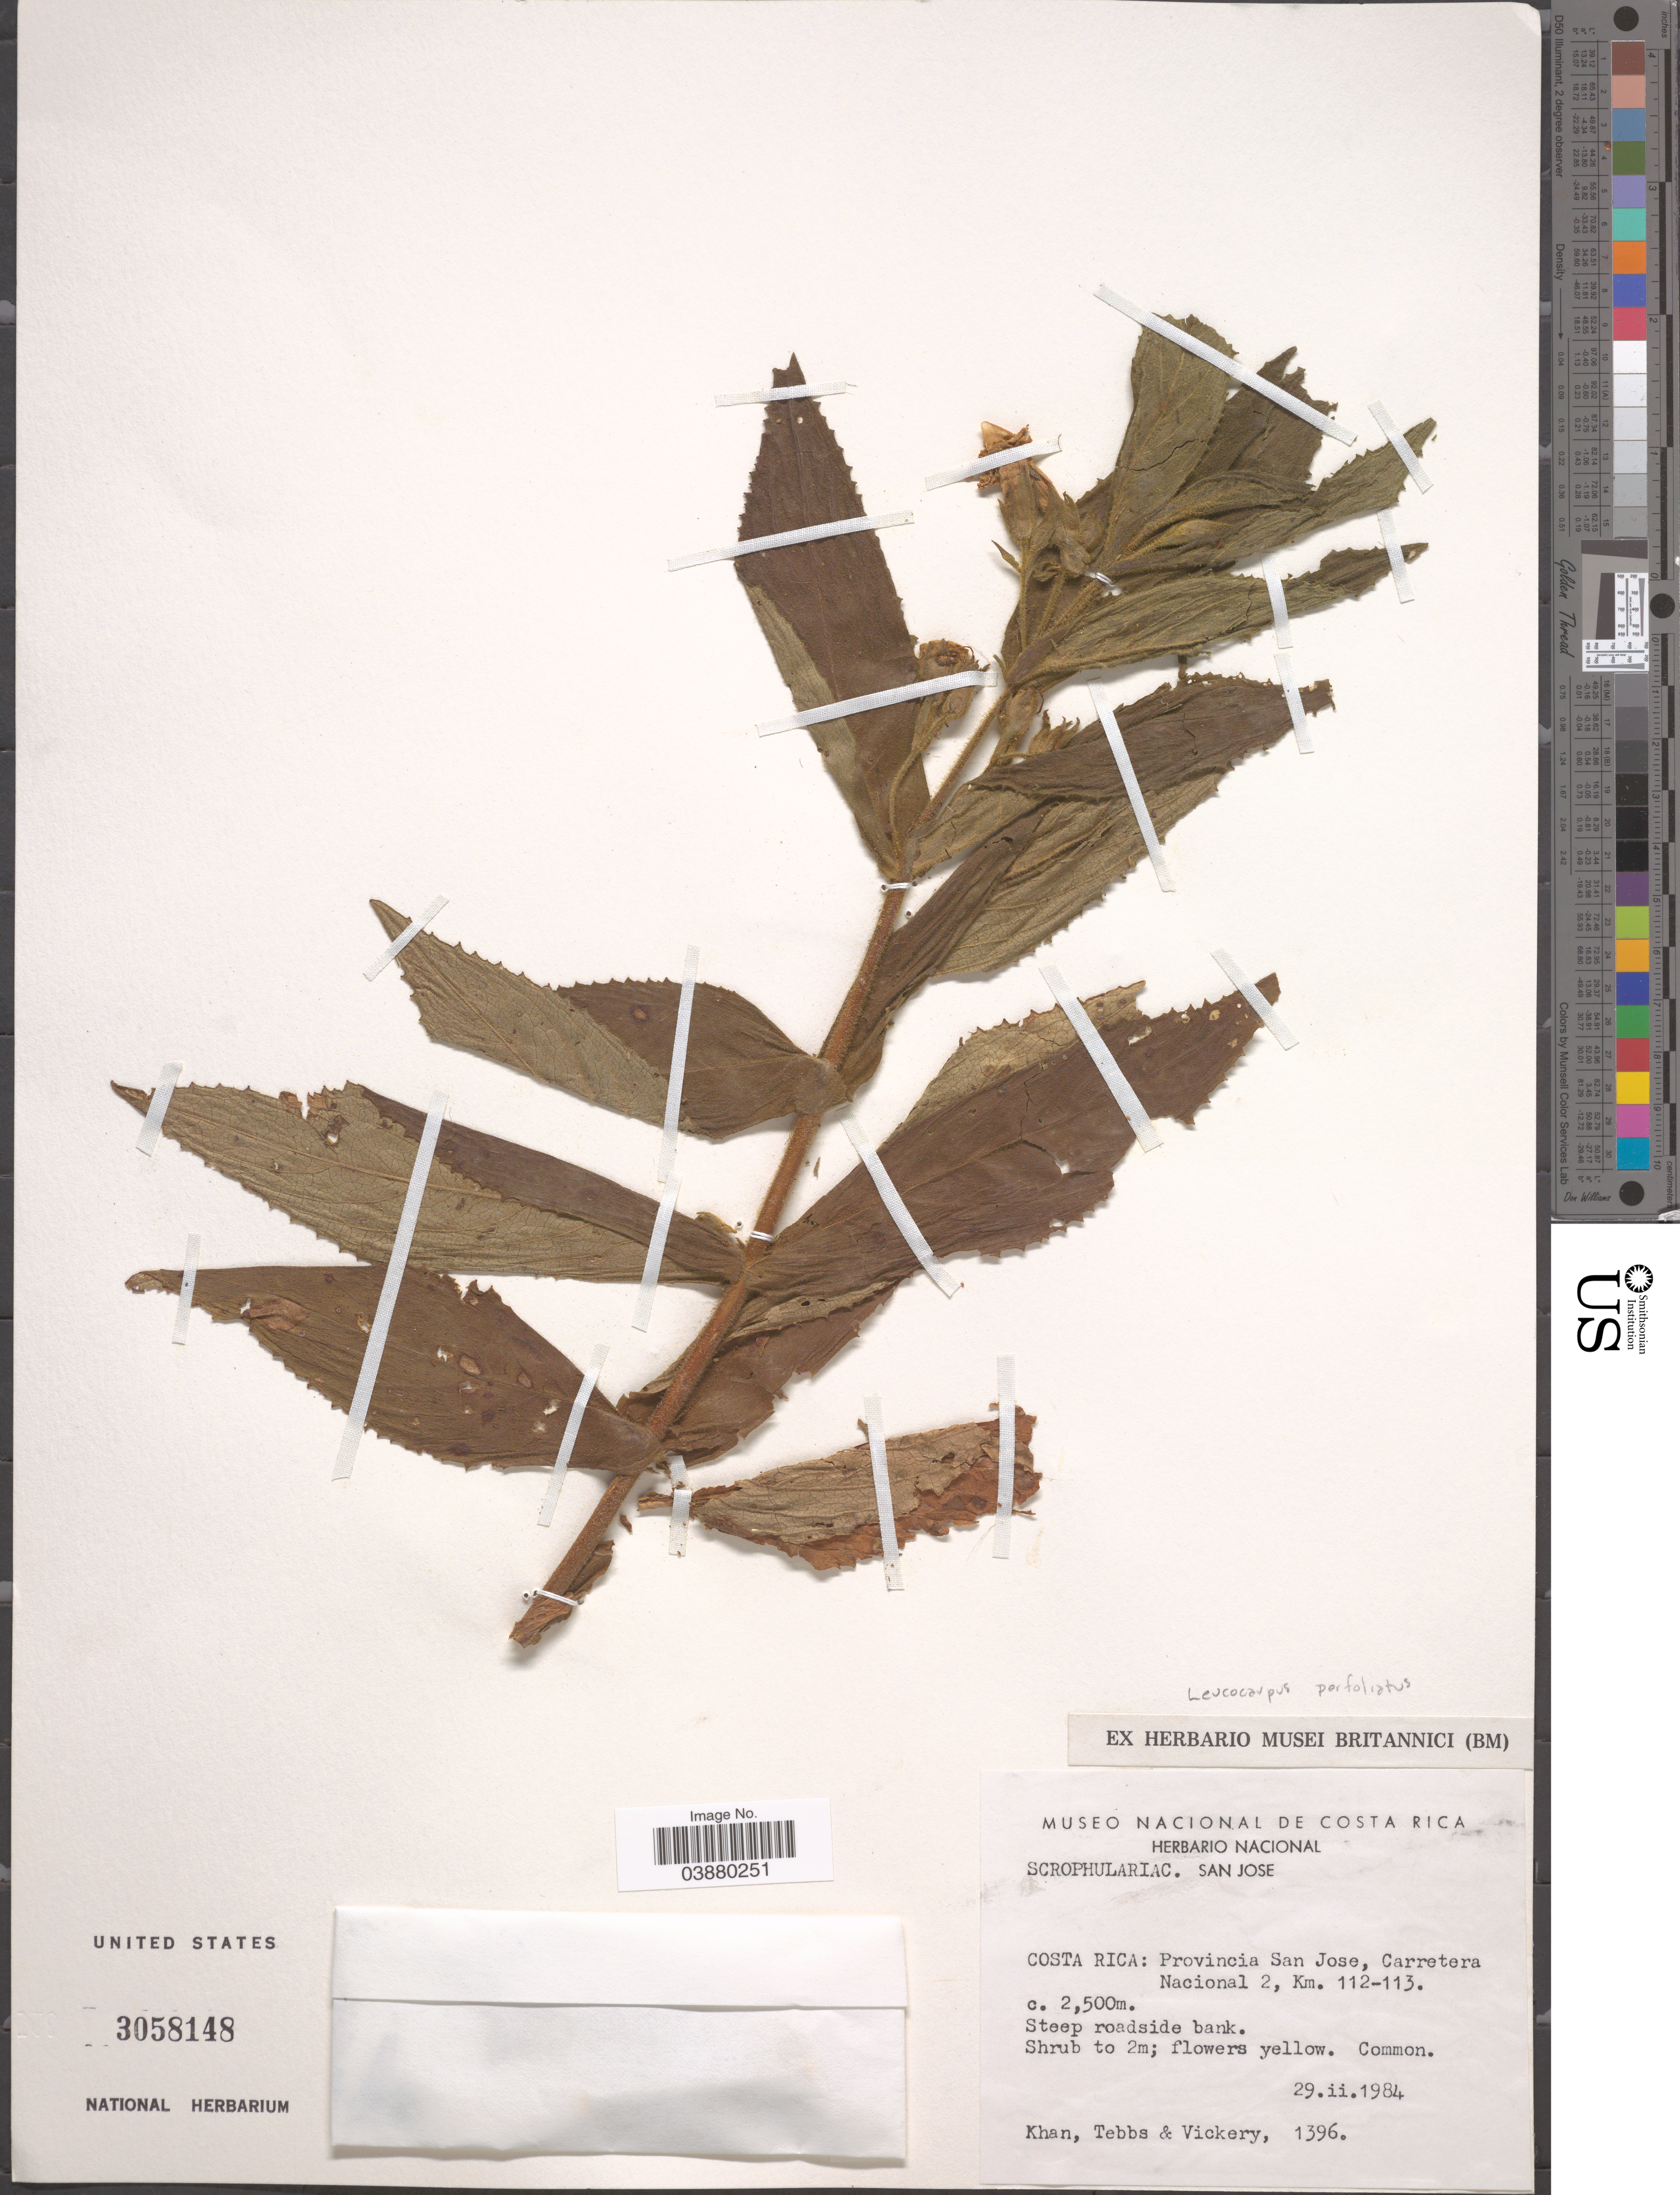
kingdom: Plantae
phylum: Tracheophyta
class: Magnoliopsida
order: Lamiales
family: Phrymaceae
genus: Hemichaena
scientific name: Hemichaena fruticosa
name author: Benth.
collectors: Khan, -. Tebbs & Vickery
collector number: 1396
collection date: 1984-02-29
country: Costa Rica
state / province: San José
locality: Carretera Nacional 2, Km. 112-113.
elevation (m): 2500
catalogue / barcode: US 3058148